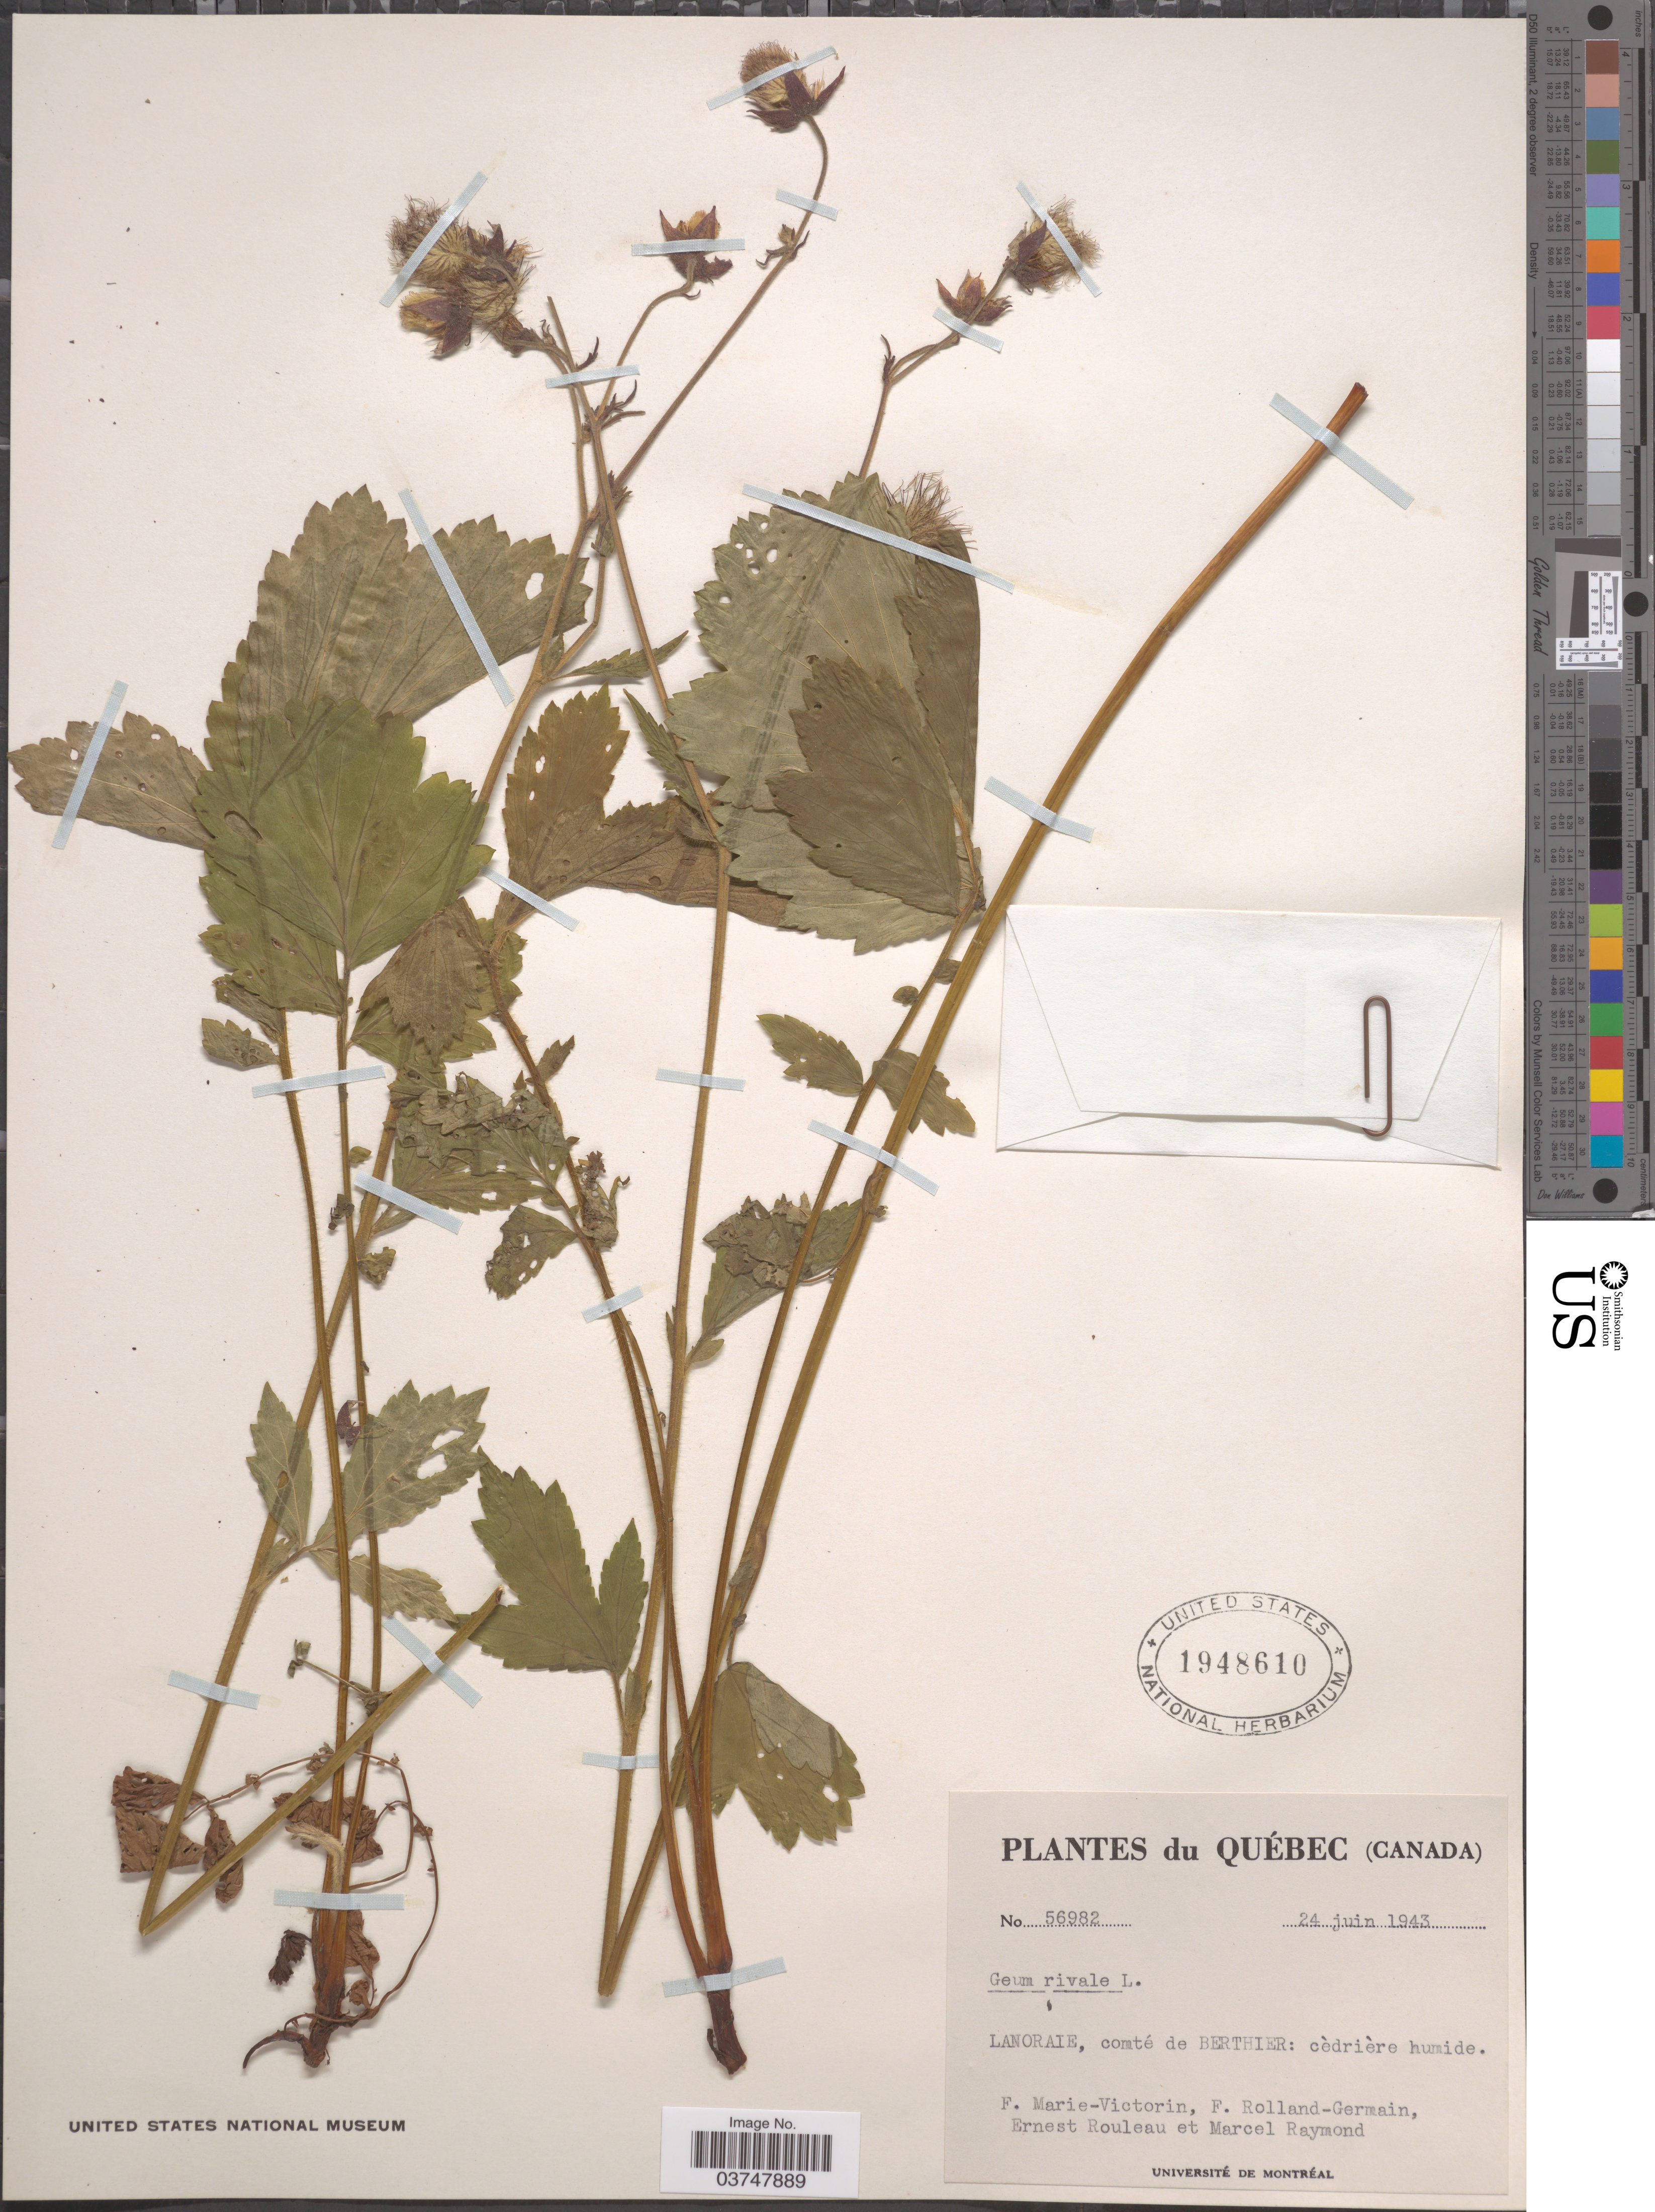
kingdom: Plantae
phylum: Tracheophyta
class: Magnoliopsida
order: Rosales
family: Rosaceae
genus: Geum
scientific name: Geum rivale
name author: L.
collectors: F. Marie-Victorin, Rolland-Germain, E. Rouleau & M. Raymond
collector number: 56982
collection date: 1943-06-24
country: Canada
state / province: Quebec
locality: Lanoraie, comté de Berthier: cèdrière humide.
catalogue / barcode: US 1948610